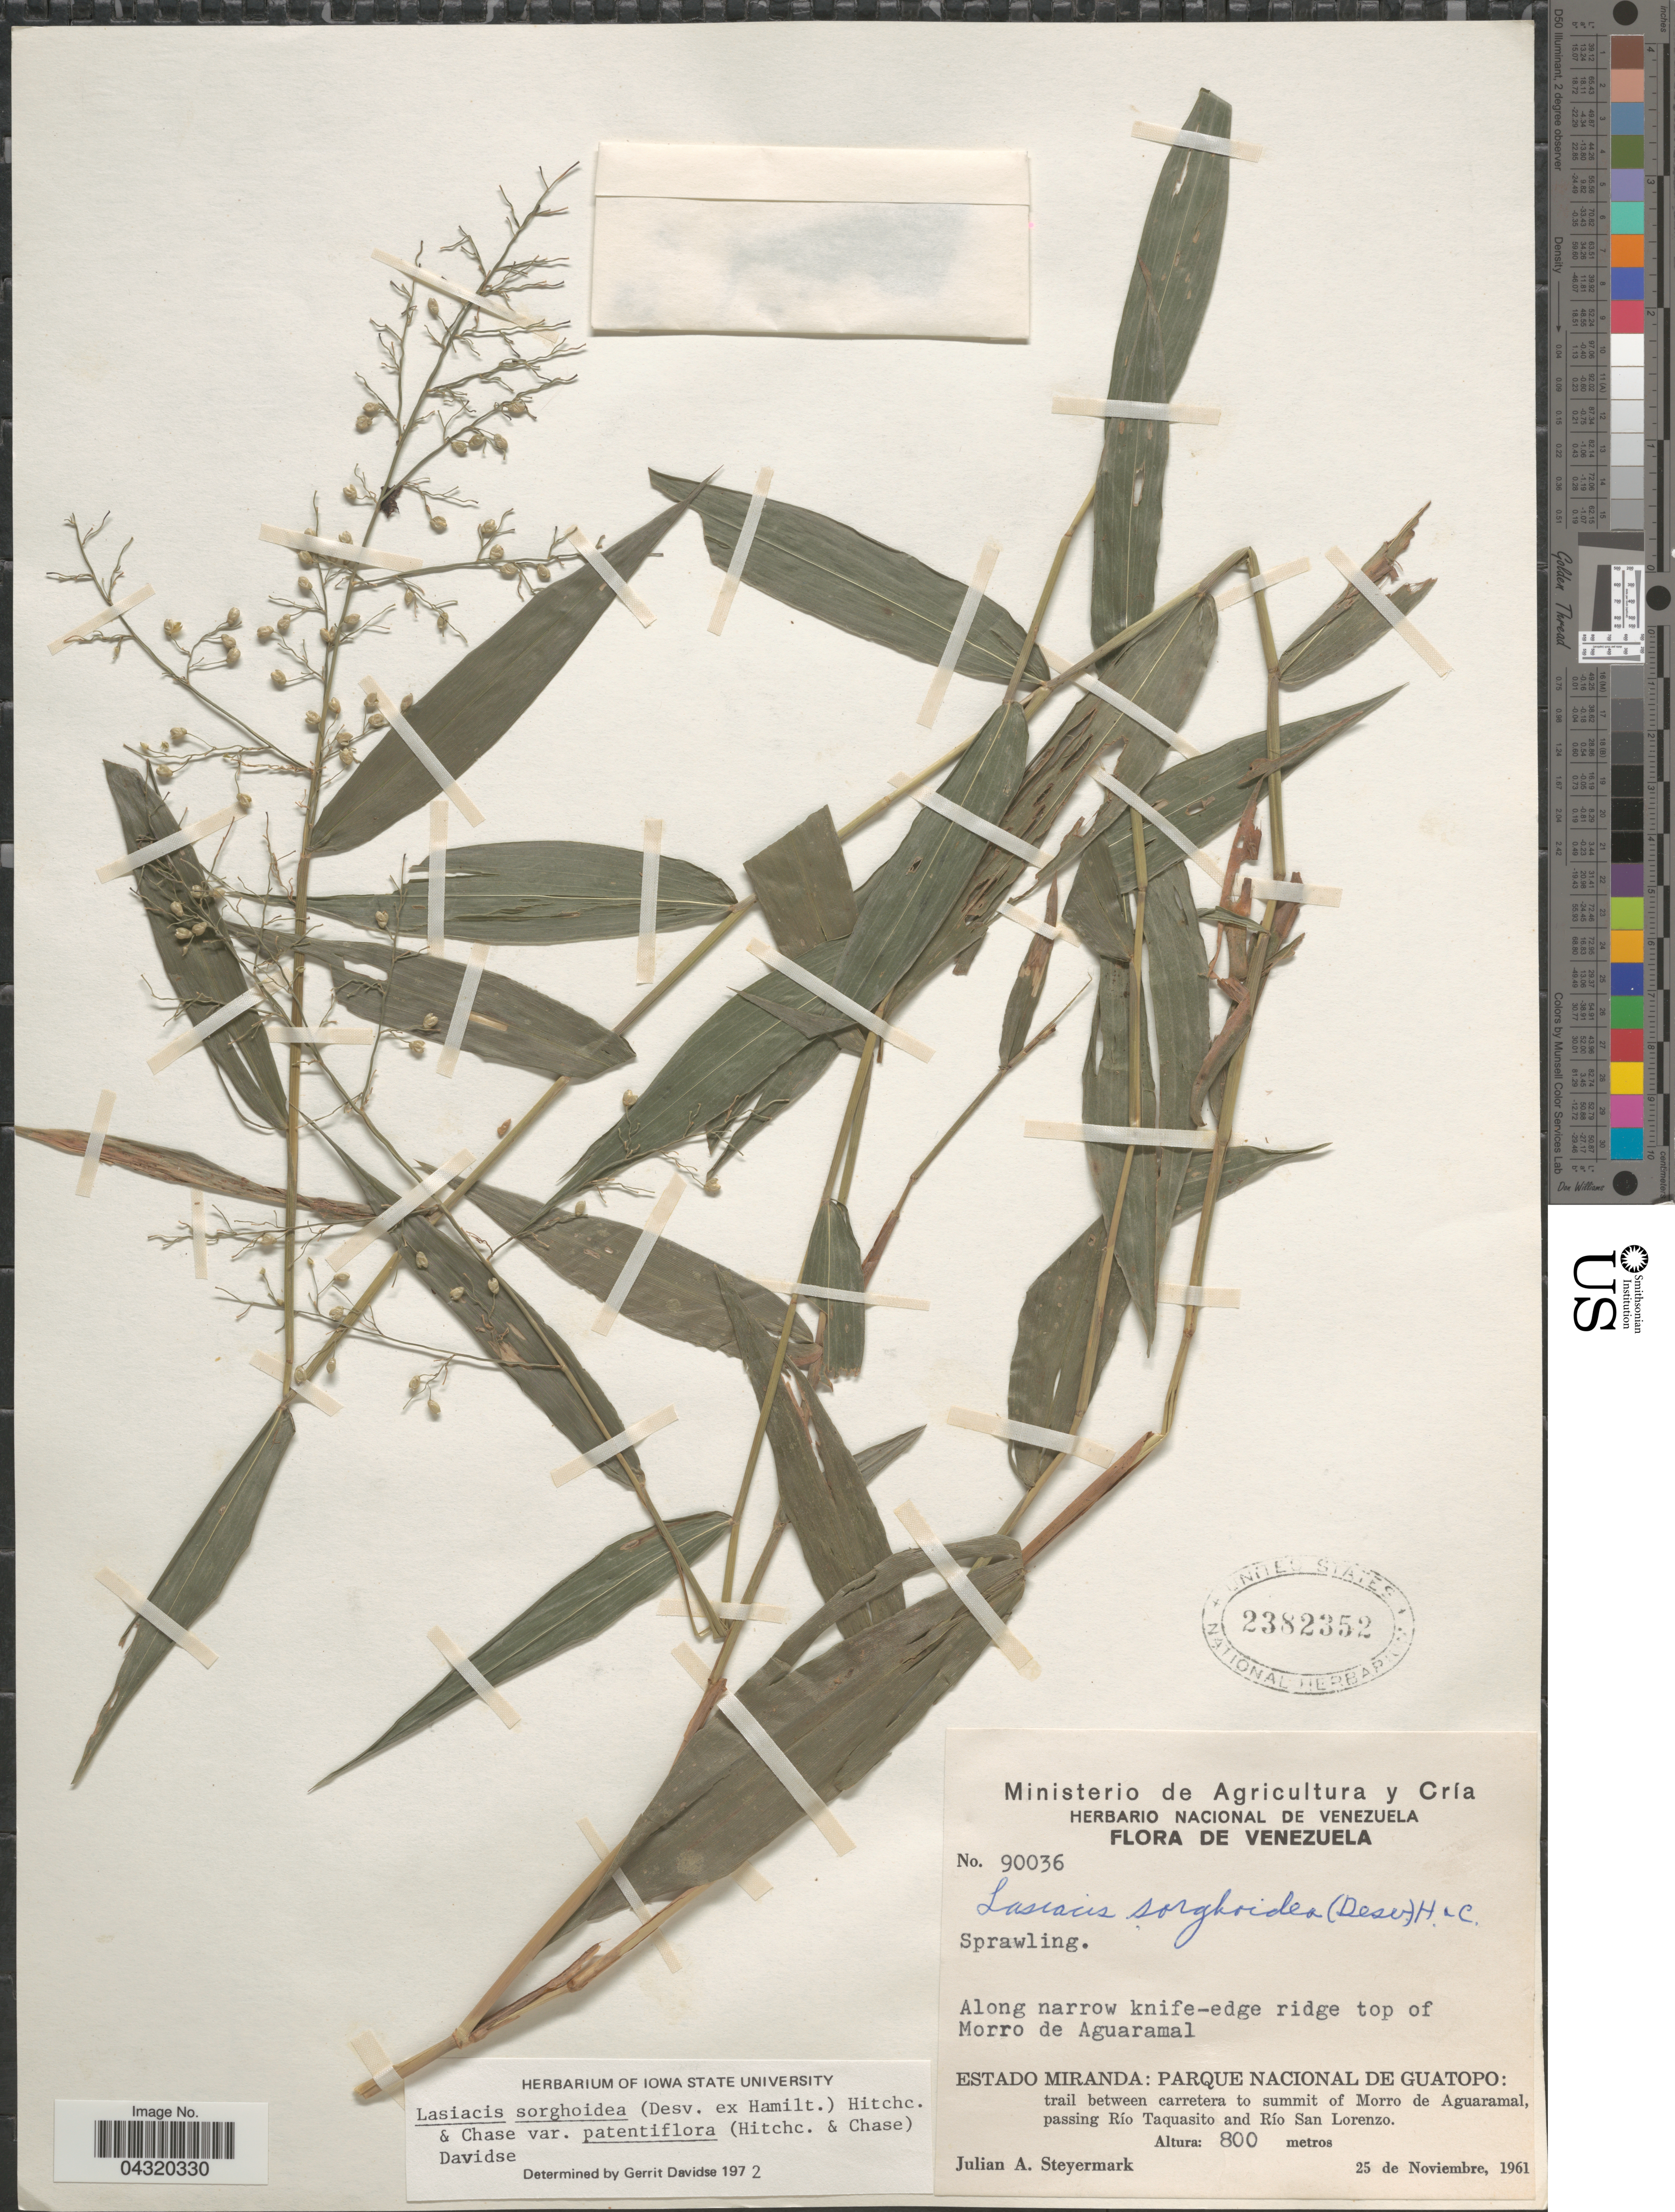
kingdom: Plantae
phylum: Tracheophyta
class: Liliopsida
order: Poales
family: Poaceae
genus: Lasiacis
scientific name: Lasiacis sorghoidea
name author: (Desv. ex Ham.) Hitchc. & Chase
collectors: J. Steyermark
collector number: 90036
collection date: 1961-11-25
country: Venezuela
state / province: Miranda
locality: Along narrow knife-edge ridge top of Morro de Aguaramal. Parque Nacional de Guatopo: trail between carretera to summit of Morro de Aguaramal, passing Río Taquasito and Río San Lorenzo.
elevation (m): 800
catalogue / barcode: US 2382352